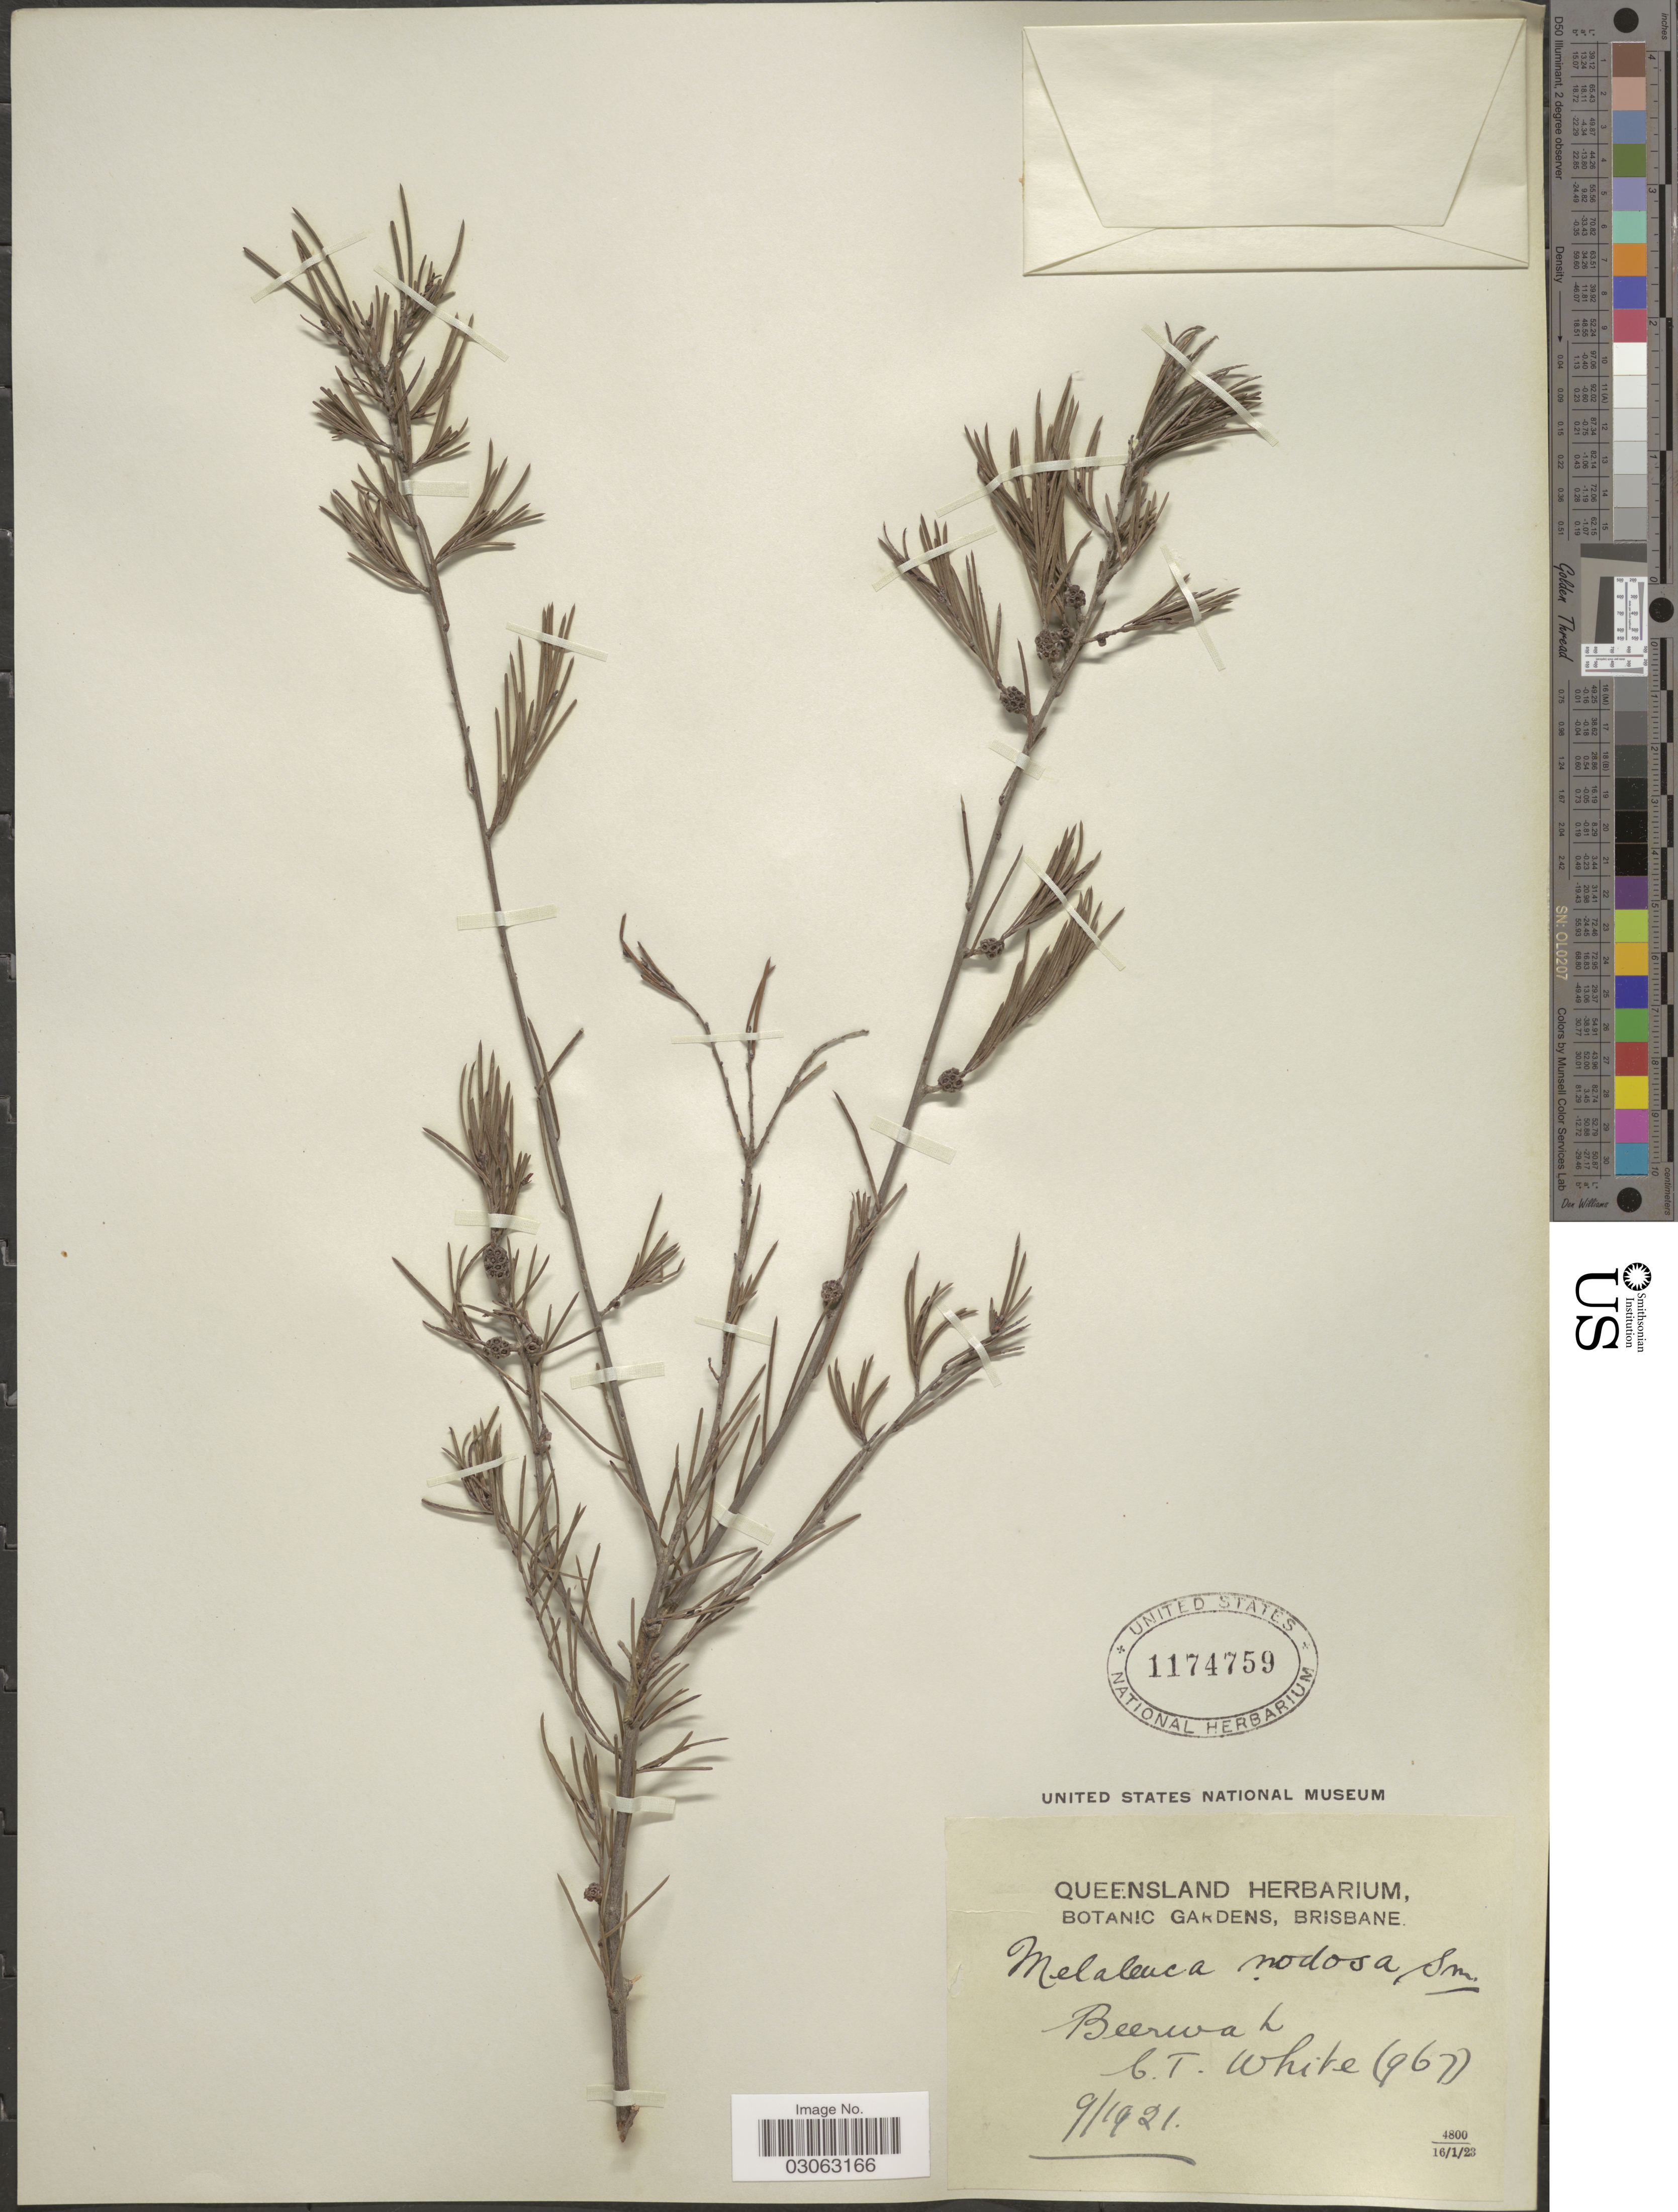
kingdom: Plantae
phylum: Tracheophyta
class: Magnoliopsida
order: Myrtales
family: Myrtaceae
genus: Melaleuca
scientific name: Melaleuca nodosa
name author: (Sol. ex Gaertn.) Sm.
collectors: C. T. White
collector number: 967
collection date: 1921-09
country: Australia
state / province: Queensland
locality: Beerwah.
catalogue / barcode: US 1174759